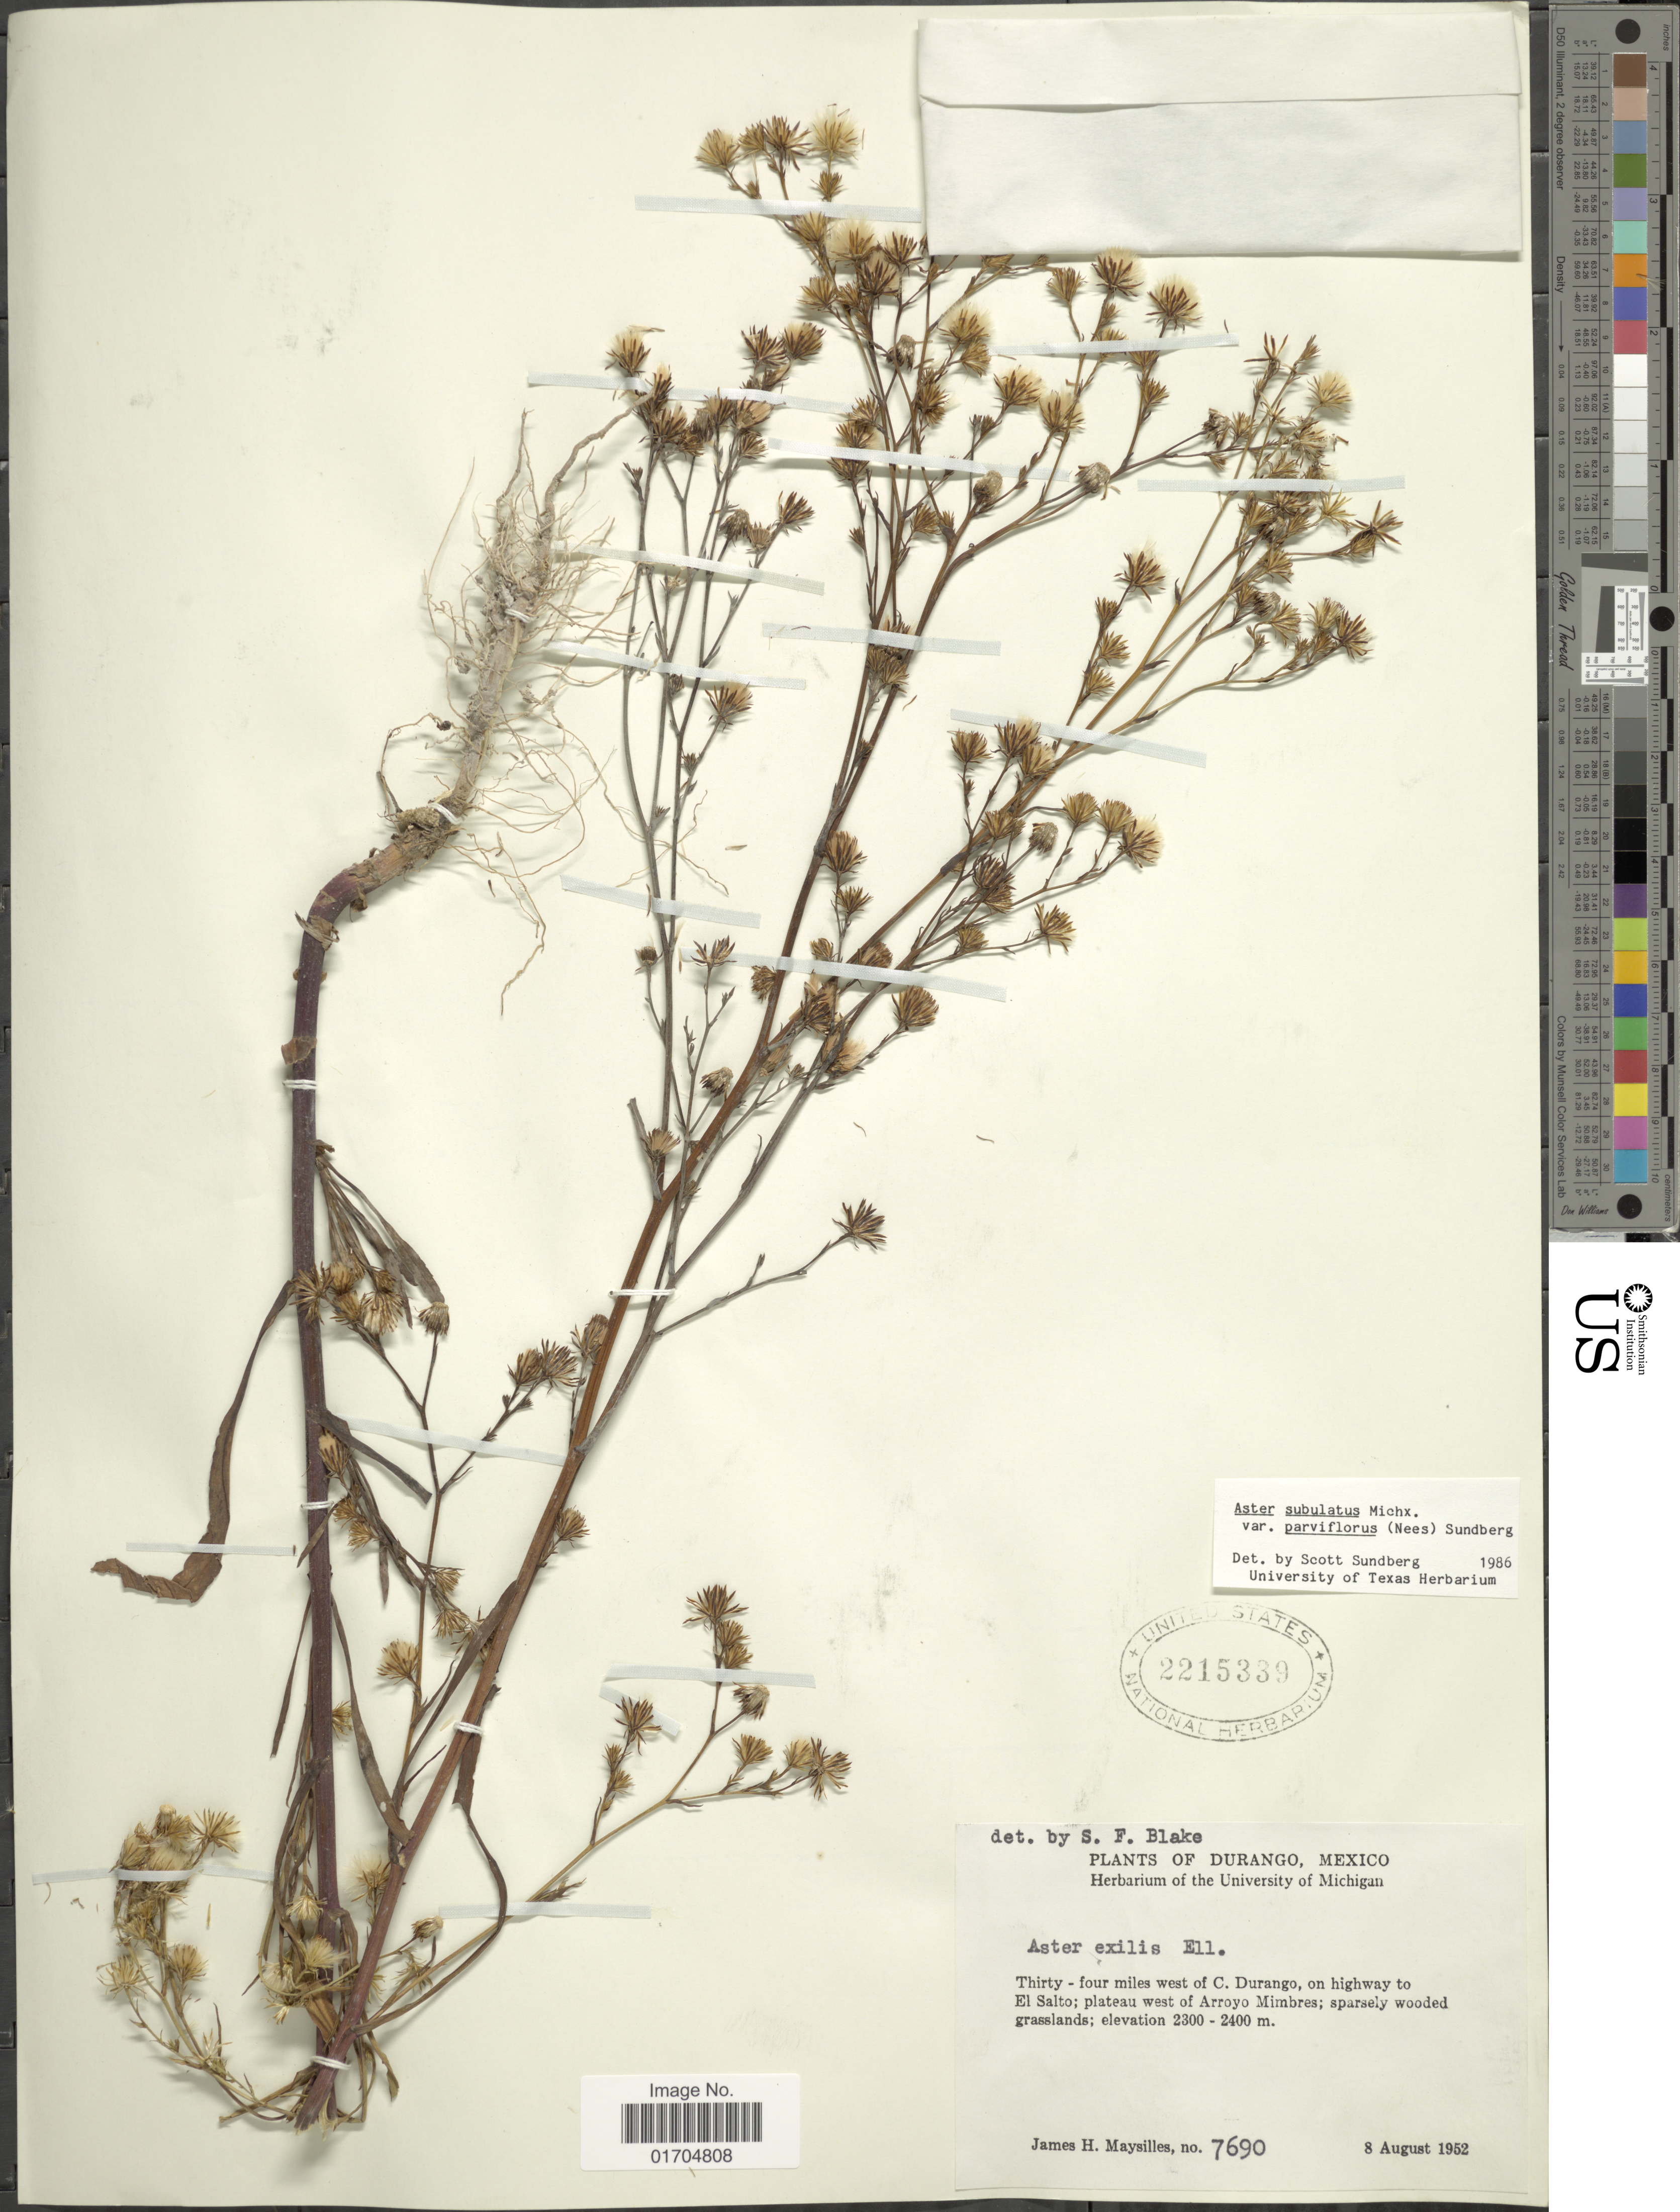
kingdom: Plantae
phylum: Tracheophyta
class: Magnoliopsida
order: Asterales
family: Asteraceae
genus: Symphyotrichum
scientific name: Symphyotrichum subulatum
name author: (Michx.) G.L. Nesom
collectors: J. Maysilles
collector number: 7690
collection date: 1952-08-08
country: Mexico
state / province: Durango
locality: Thirty - four miles west of C. Durango, on highway to El Salto; plateau west of Arroyo Mimbres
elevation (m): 2300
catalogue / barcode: US 2215339